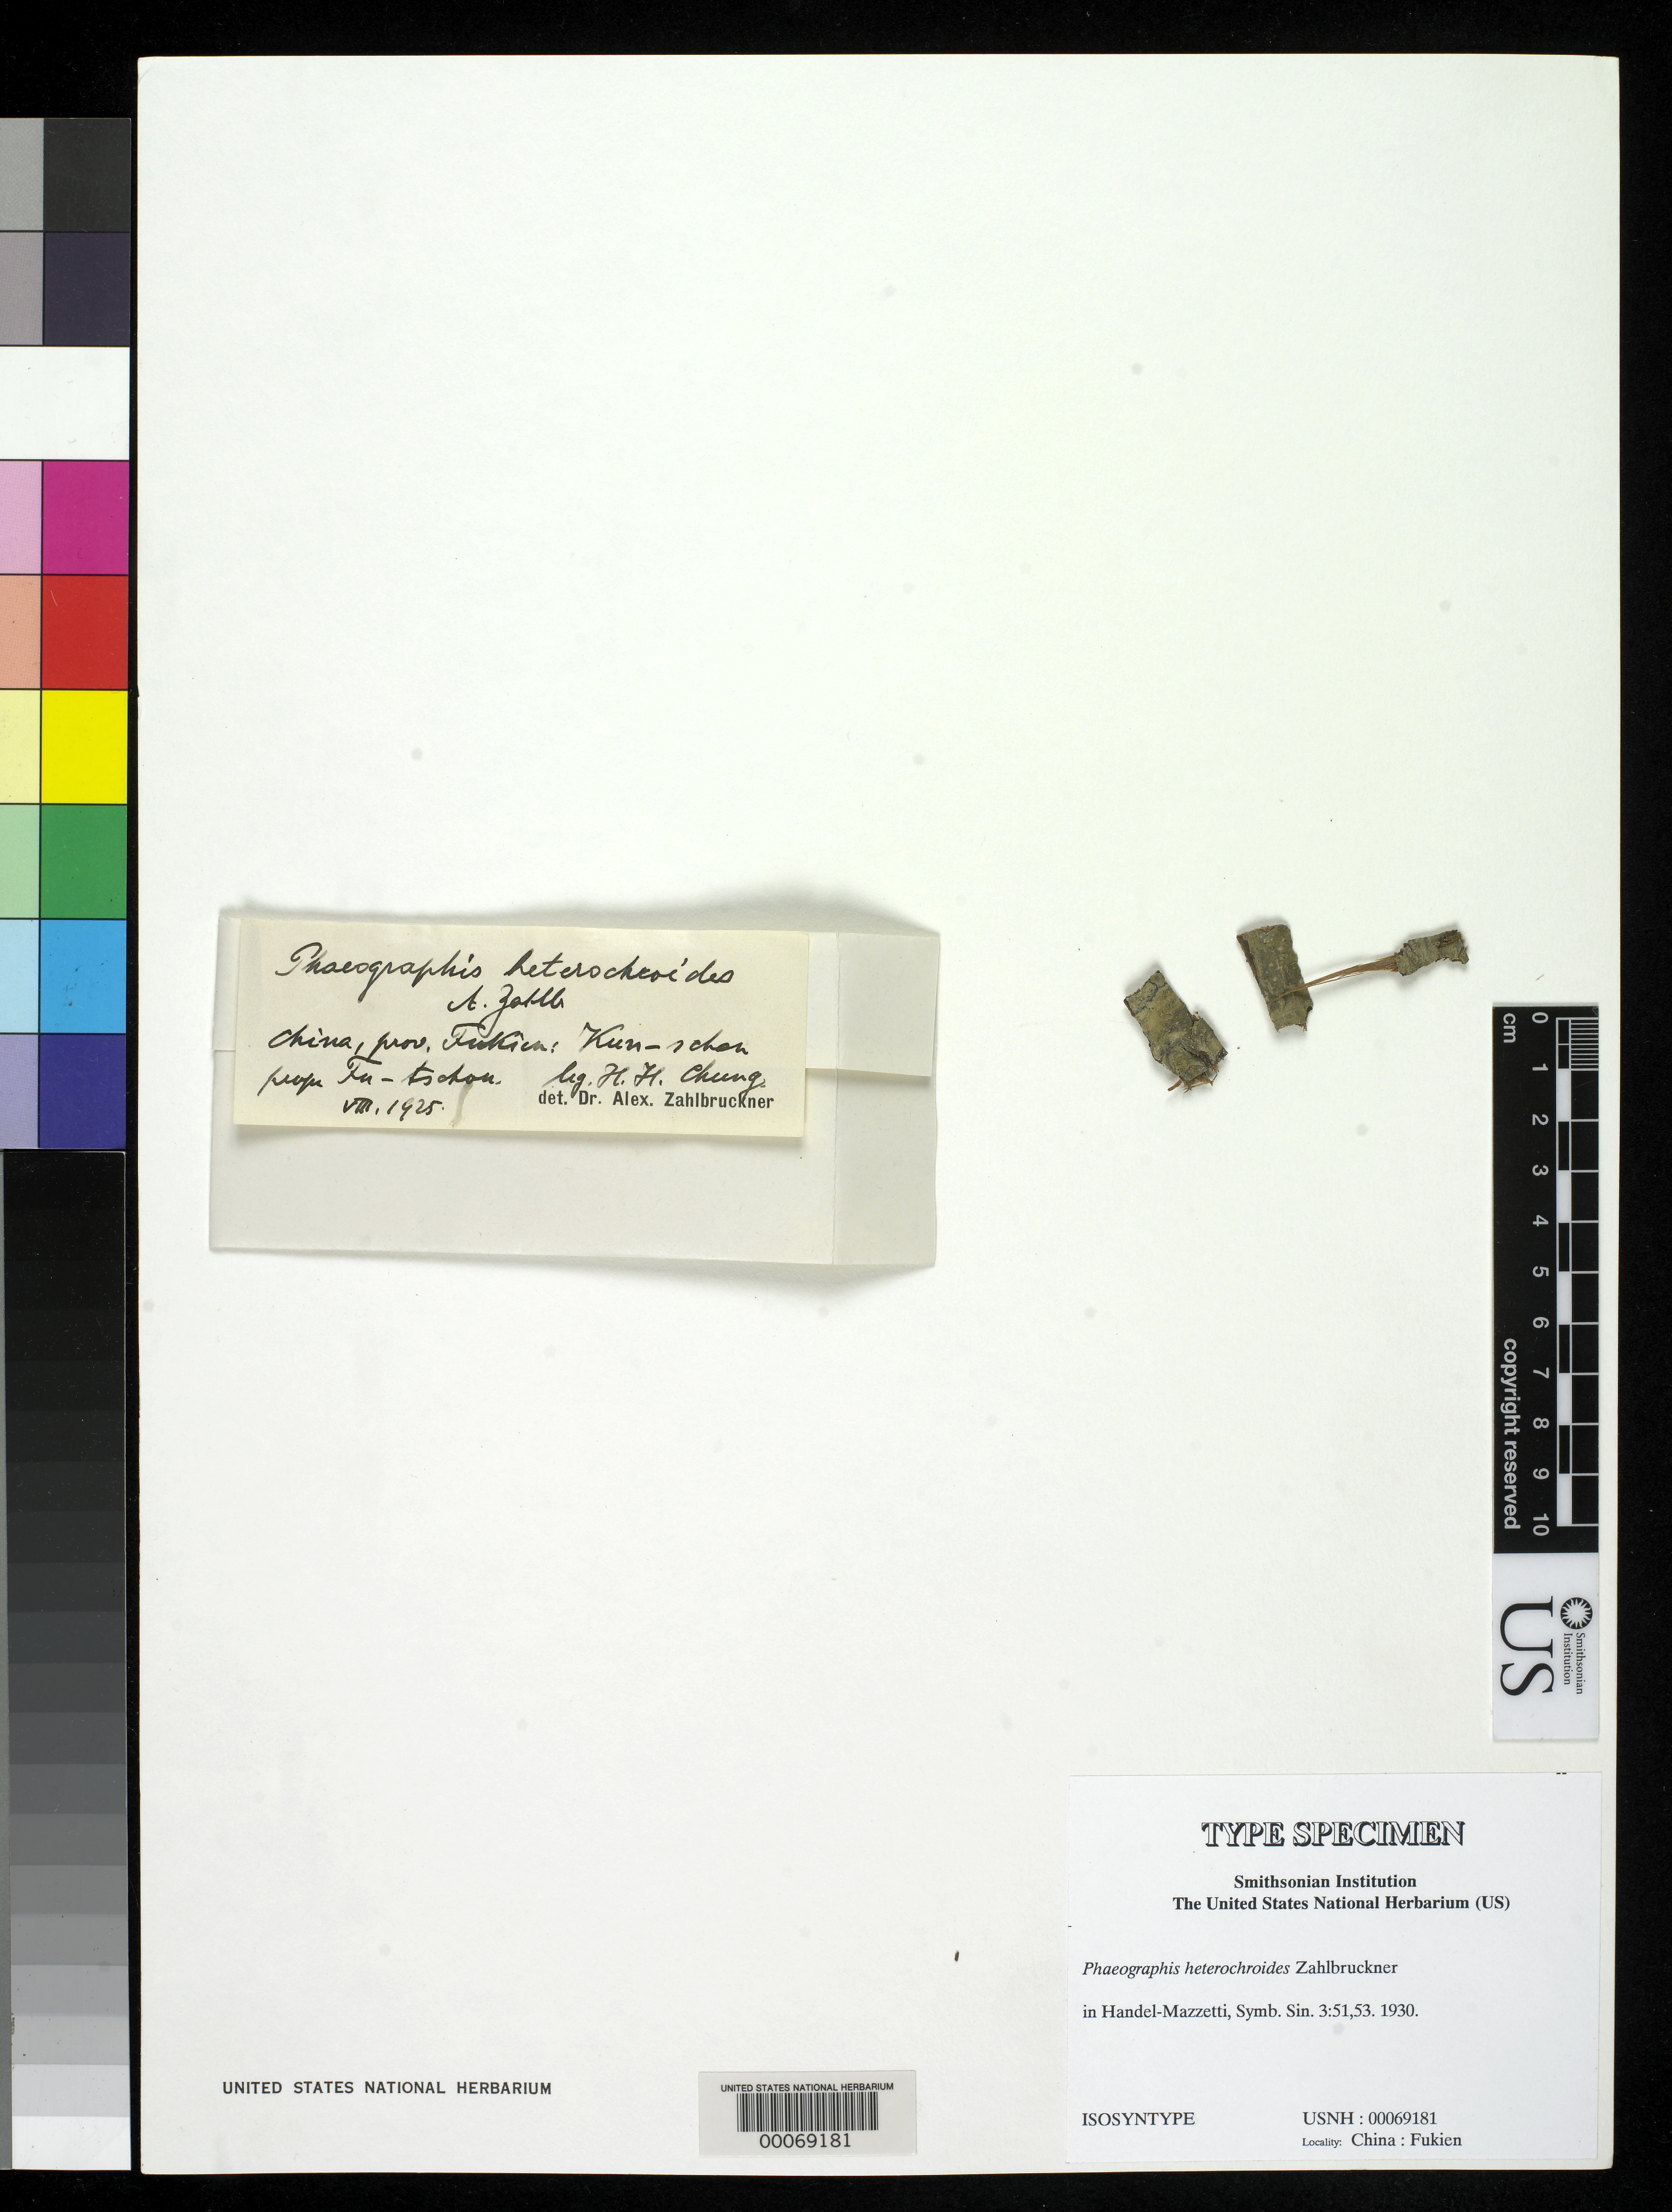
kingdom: Fungi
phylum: Ascomycota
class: Lecanoromycetes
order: Ostropales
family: Graphidaceae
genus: Phaeographis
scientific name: Phaeographis heterochroides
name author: Zahlbr. in Hand.-Mazz.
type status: Isosyntype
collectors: H. Chung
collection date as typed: Aug 1905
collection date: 1905-08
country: China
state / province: Fujian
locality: Gu-schan bei Fudschou, rinden. [Gu-schan near Fudschou, tree bark]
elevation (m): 600